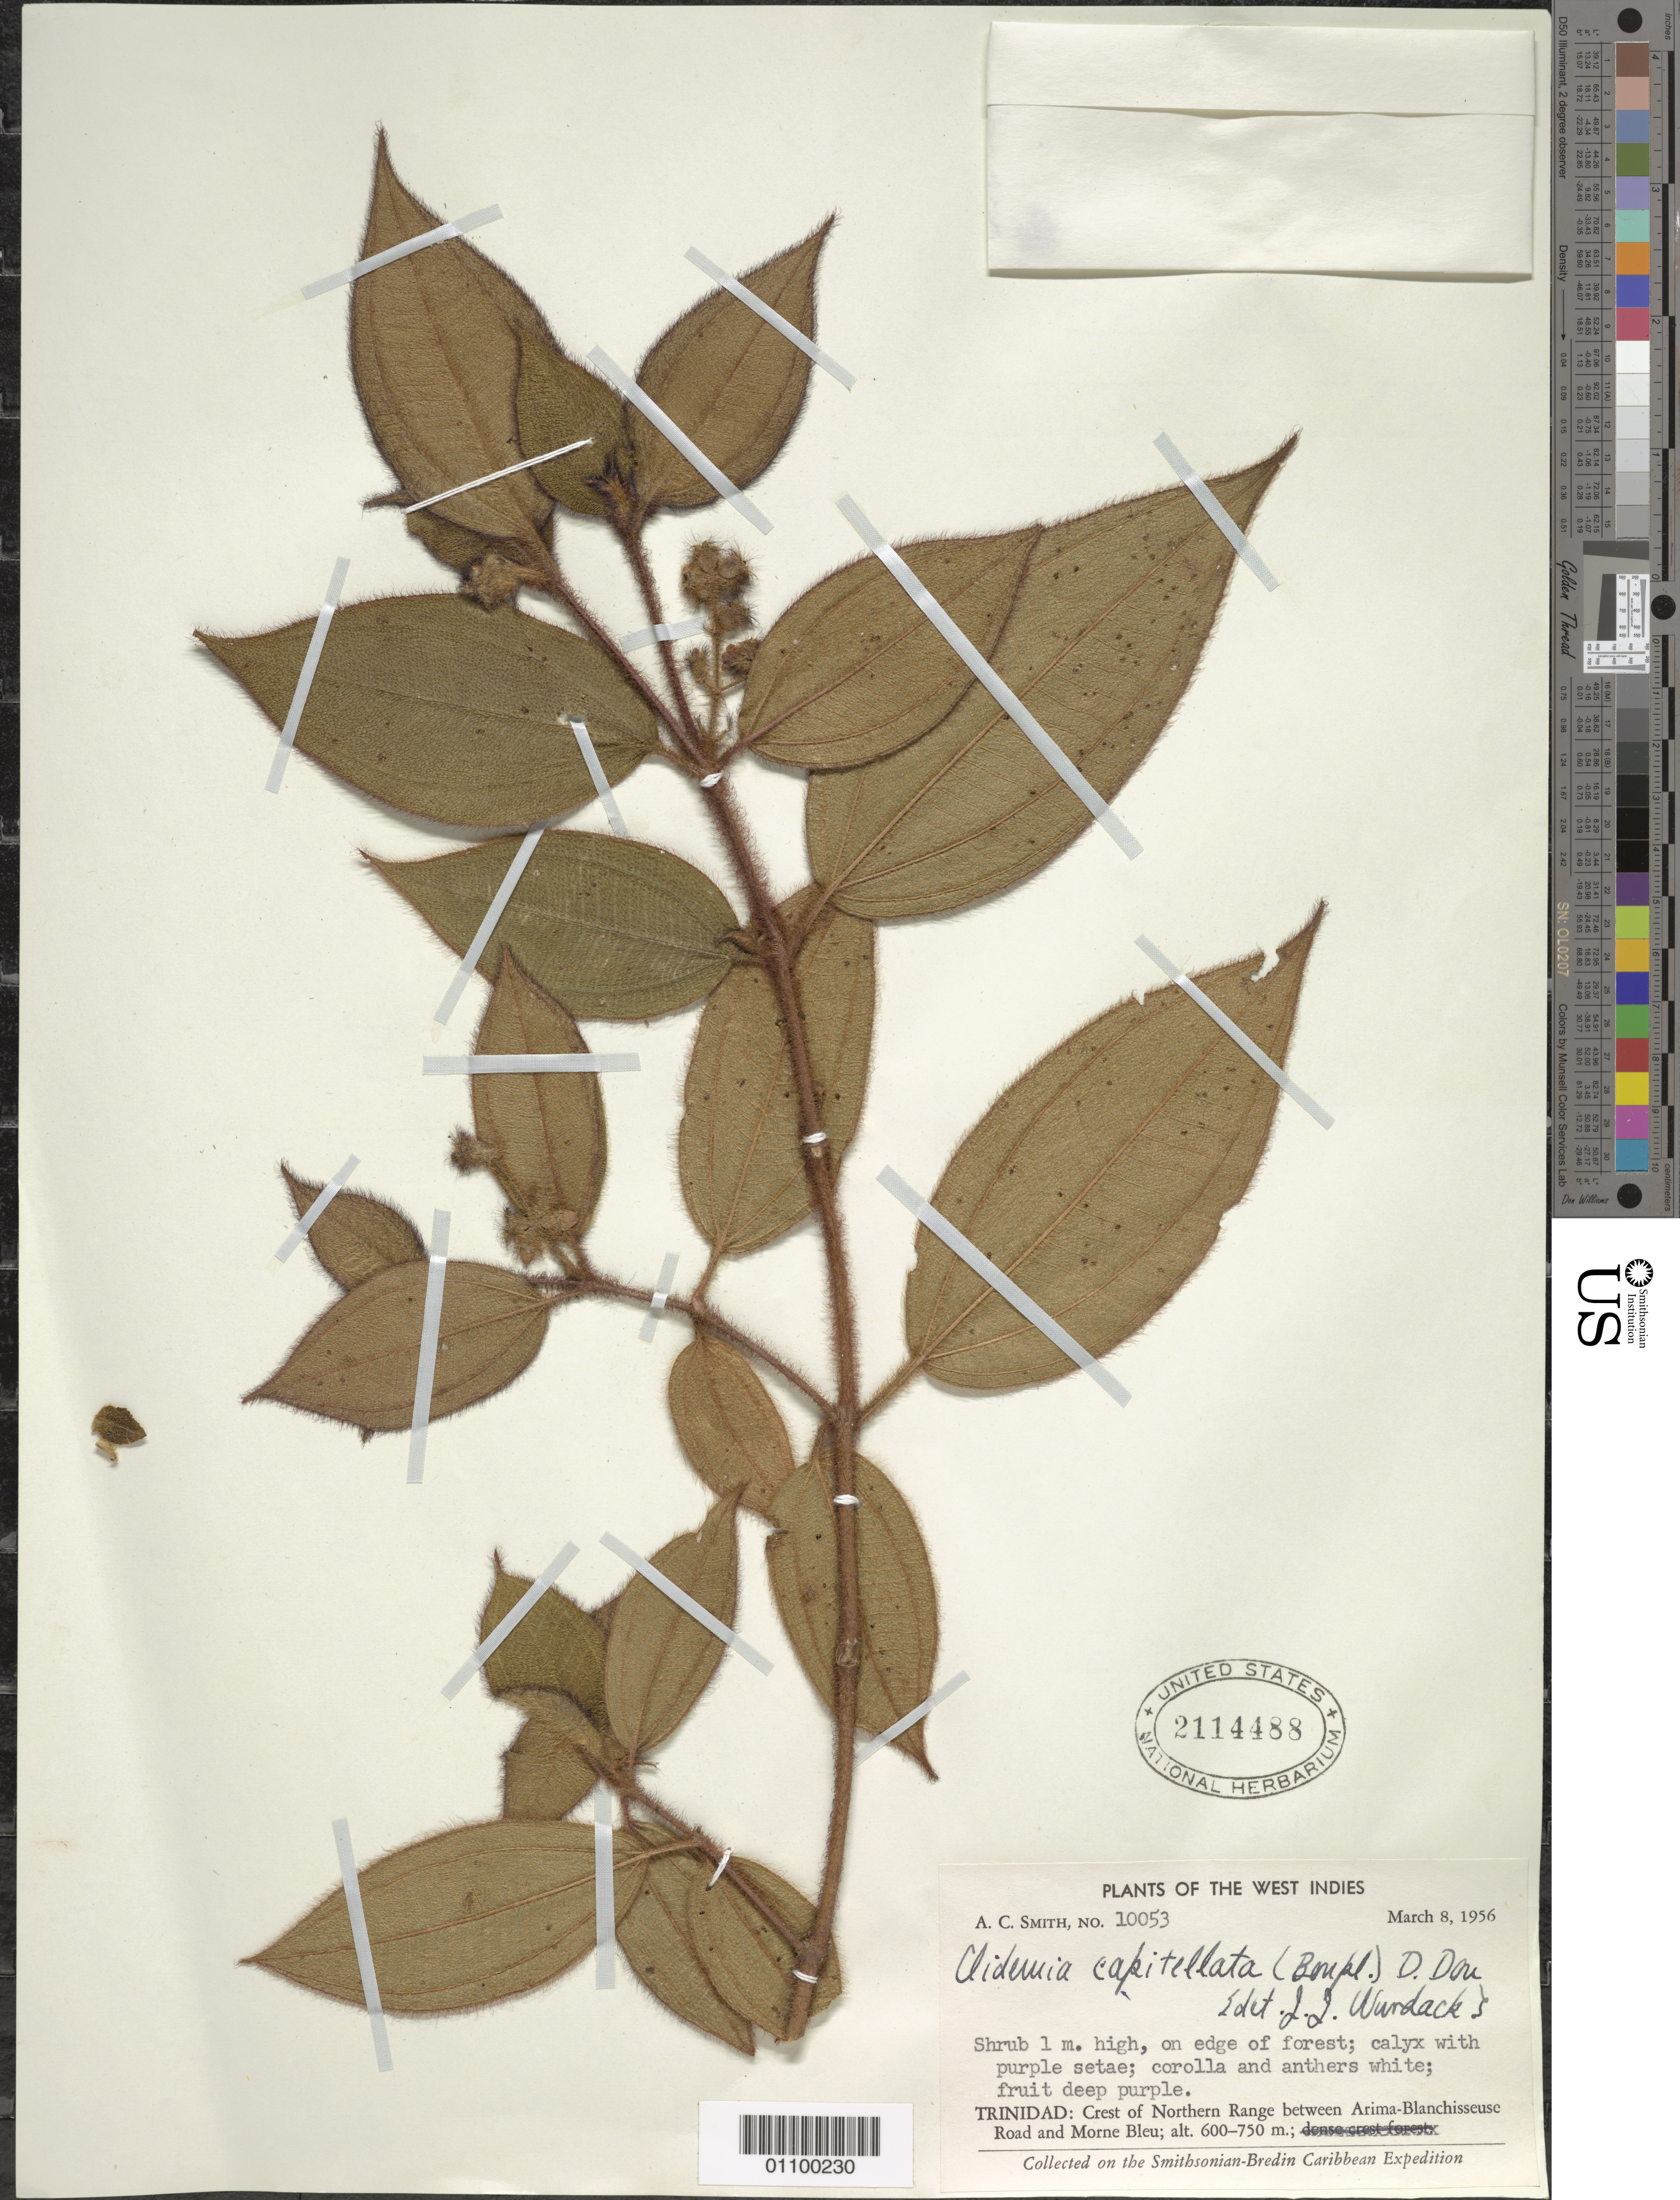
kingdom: Plantae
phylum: Tracheophyta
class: Magnoliopsida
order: Myrtales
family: Melastomataceae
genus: Clidemia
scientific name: Clidemia capitellata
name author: (Bonpl.) D. Don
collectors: A. C. Smith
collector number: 10053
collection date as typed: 08 Mar 1956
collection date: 1956-03-08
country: Trinidad and Tobago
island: Trinidad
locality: crest of N range between Arima-Blanchisseuse Road and Morne Bleu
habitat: on edge of forest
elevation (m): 600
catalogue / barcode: US 2114488